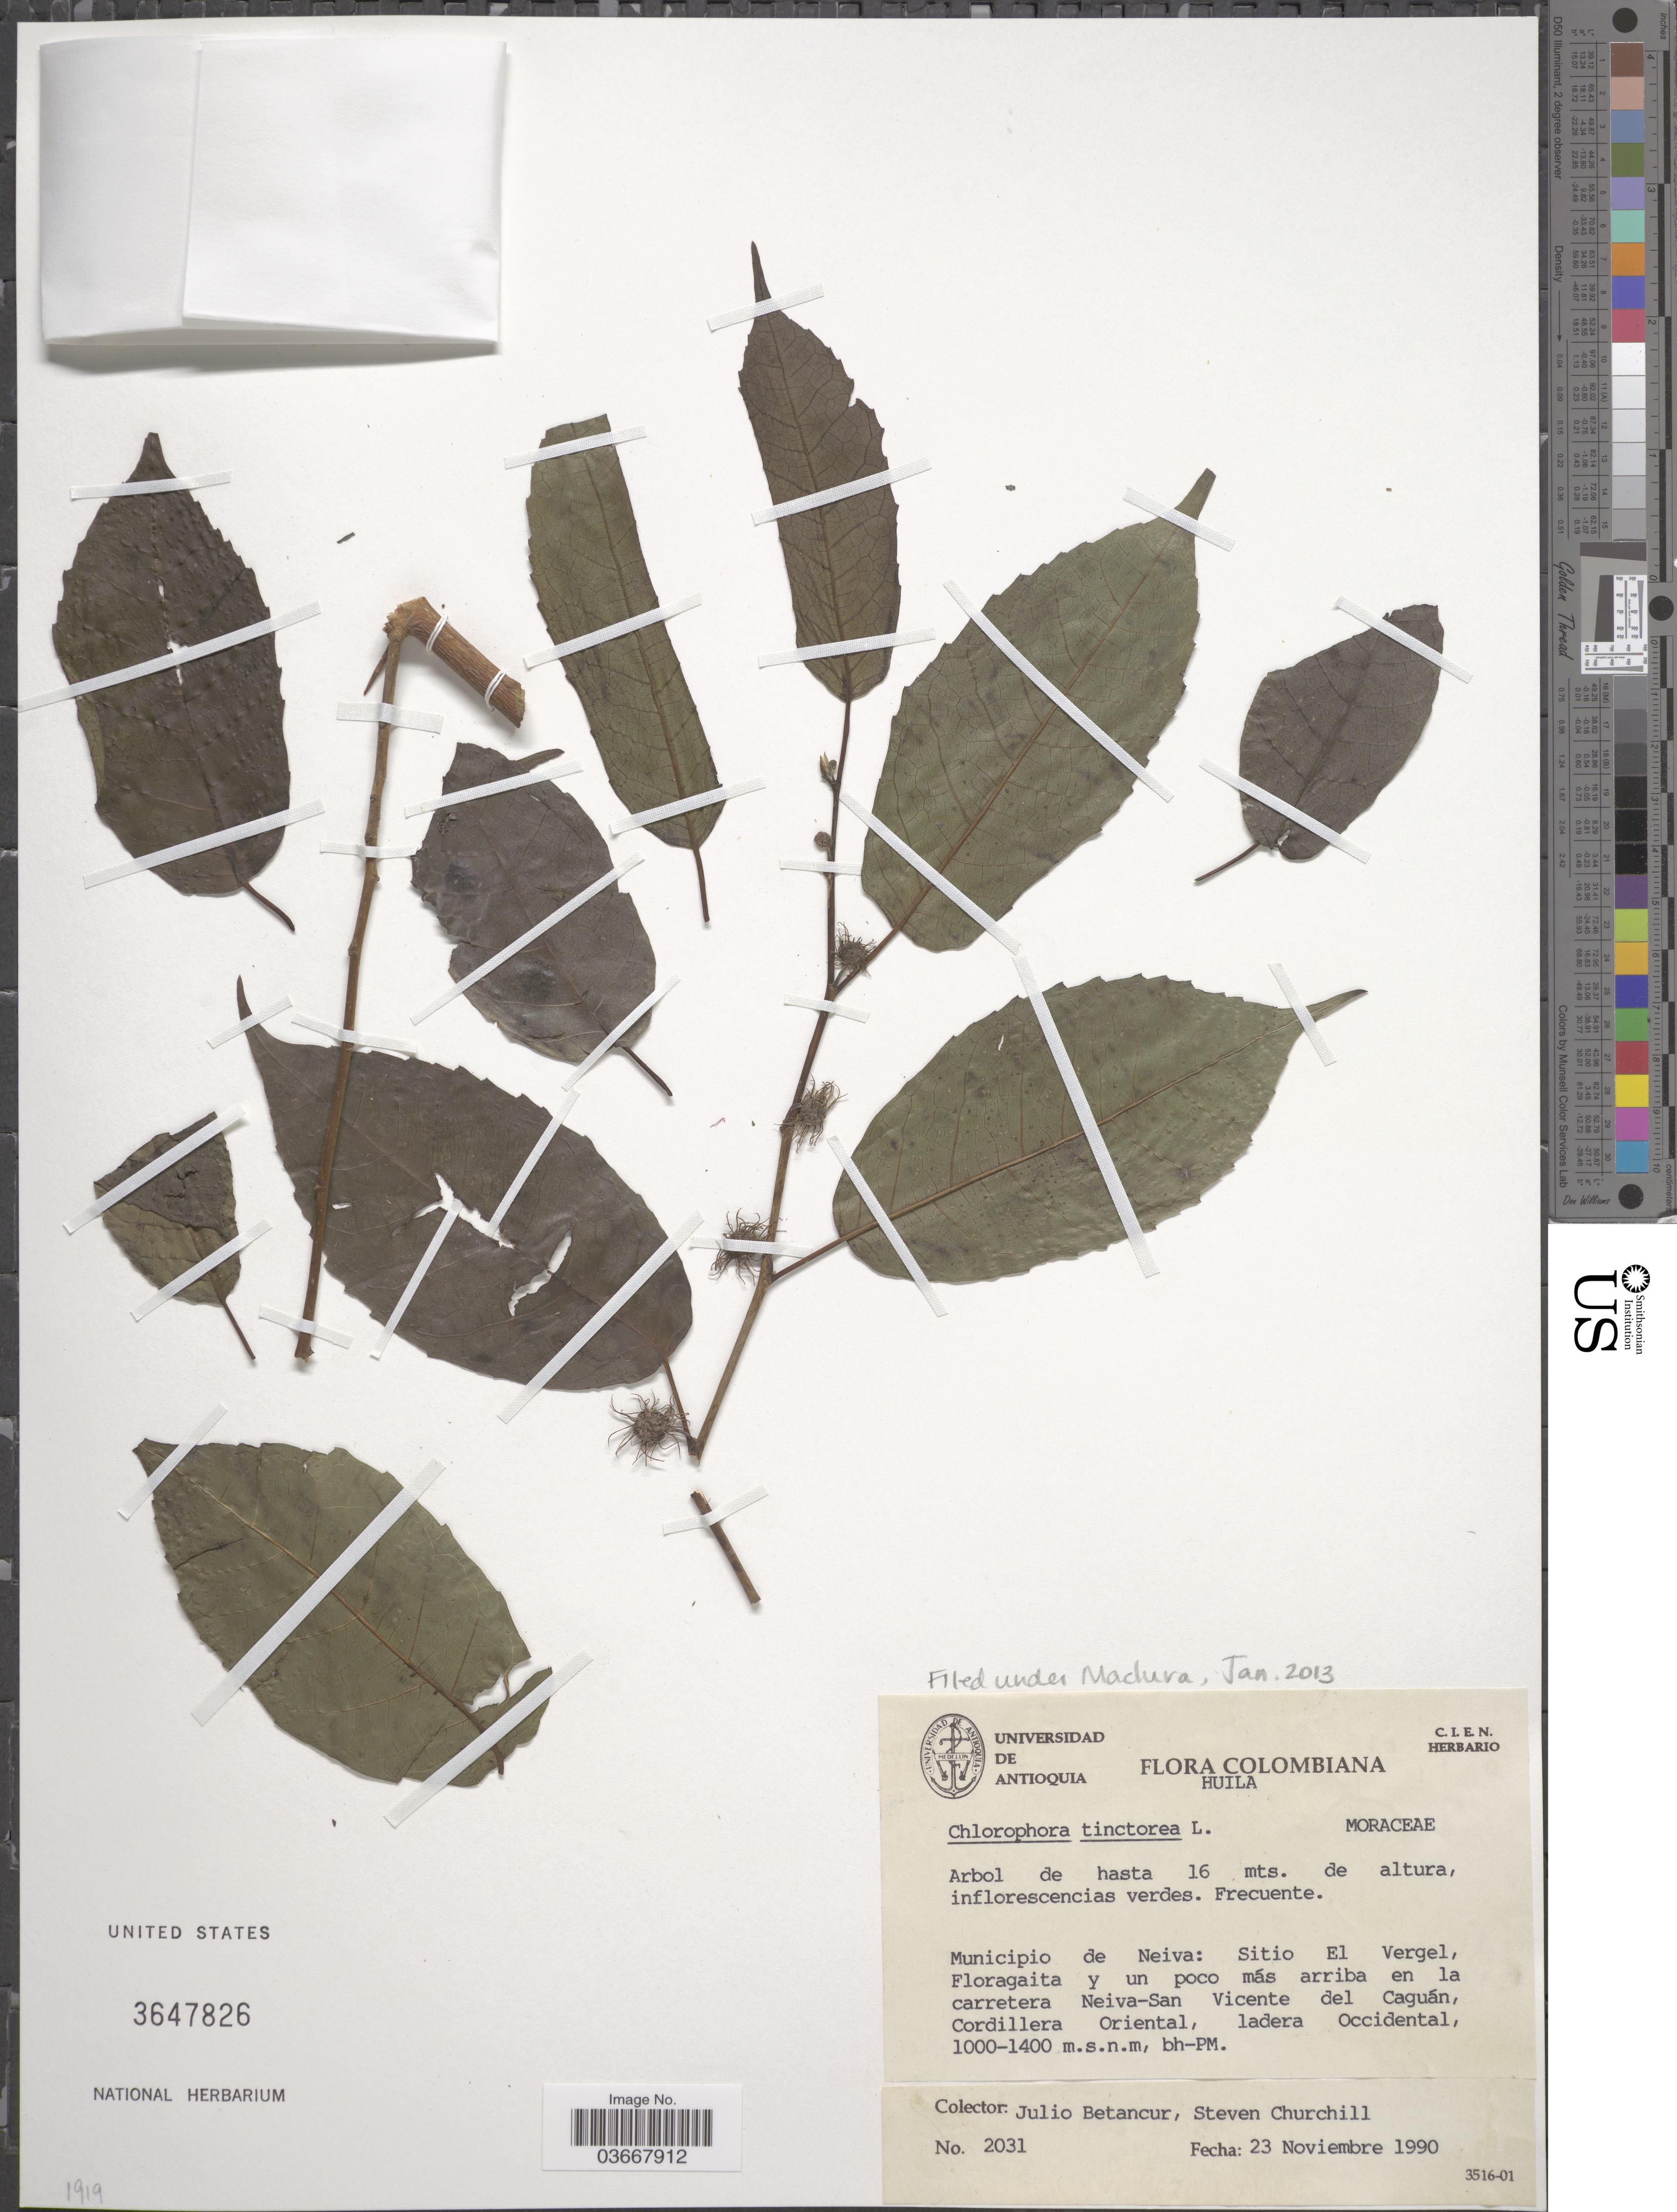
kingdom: Plantae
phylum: Tracheophyta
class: Magnoliopsida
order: Rosales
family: Moraceae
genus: Maclura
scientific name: Maclura tinctoria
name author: (L.) D. Don ex Steud.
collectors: J. Betancur & S. Churchill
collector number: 2031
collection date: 1990-11-23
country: Colombia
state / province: Huila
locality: Municipio de Neiva: Sitio El Vergel, Floragaita y un poco más arriba en la carretera Neiva-San Vicente del Caguán, Cordillera Oriental, ladera Occidental.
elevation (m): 1000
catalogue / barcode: US 3647826